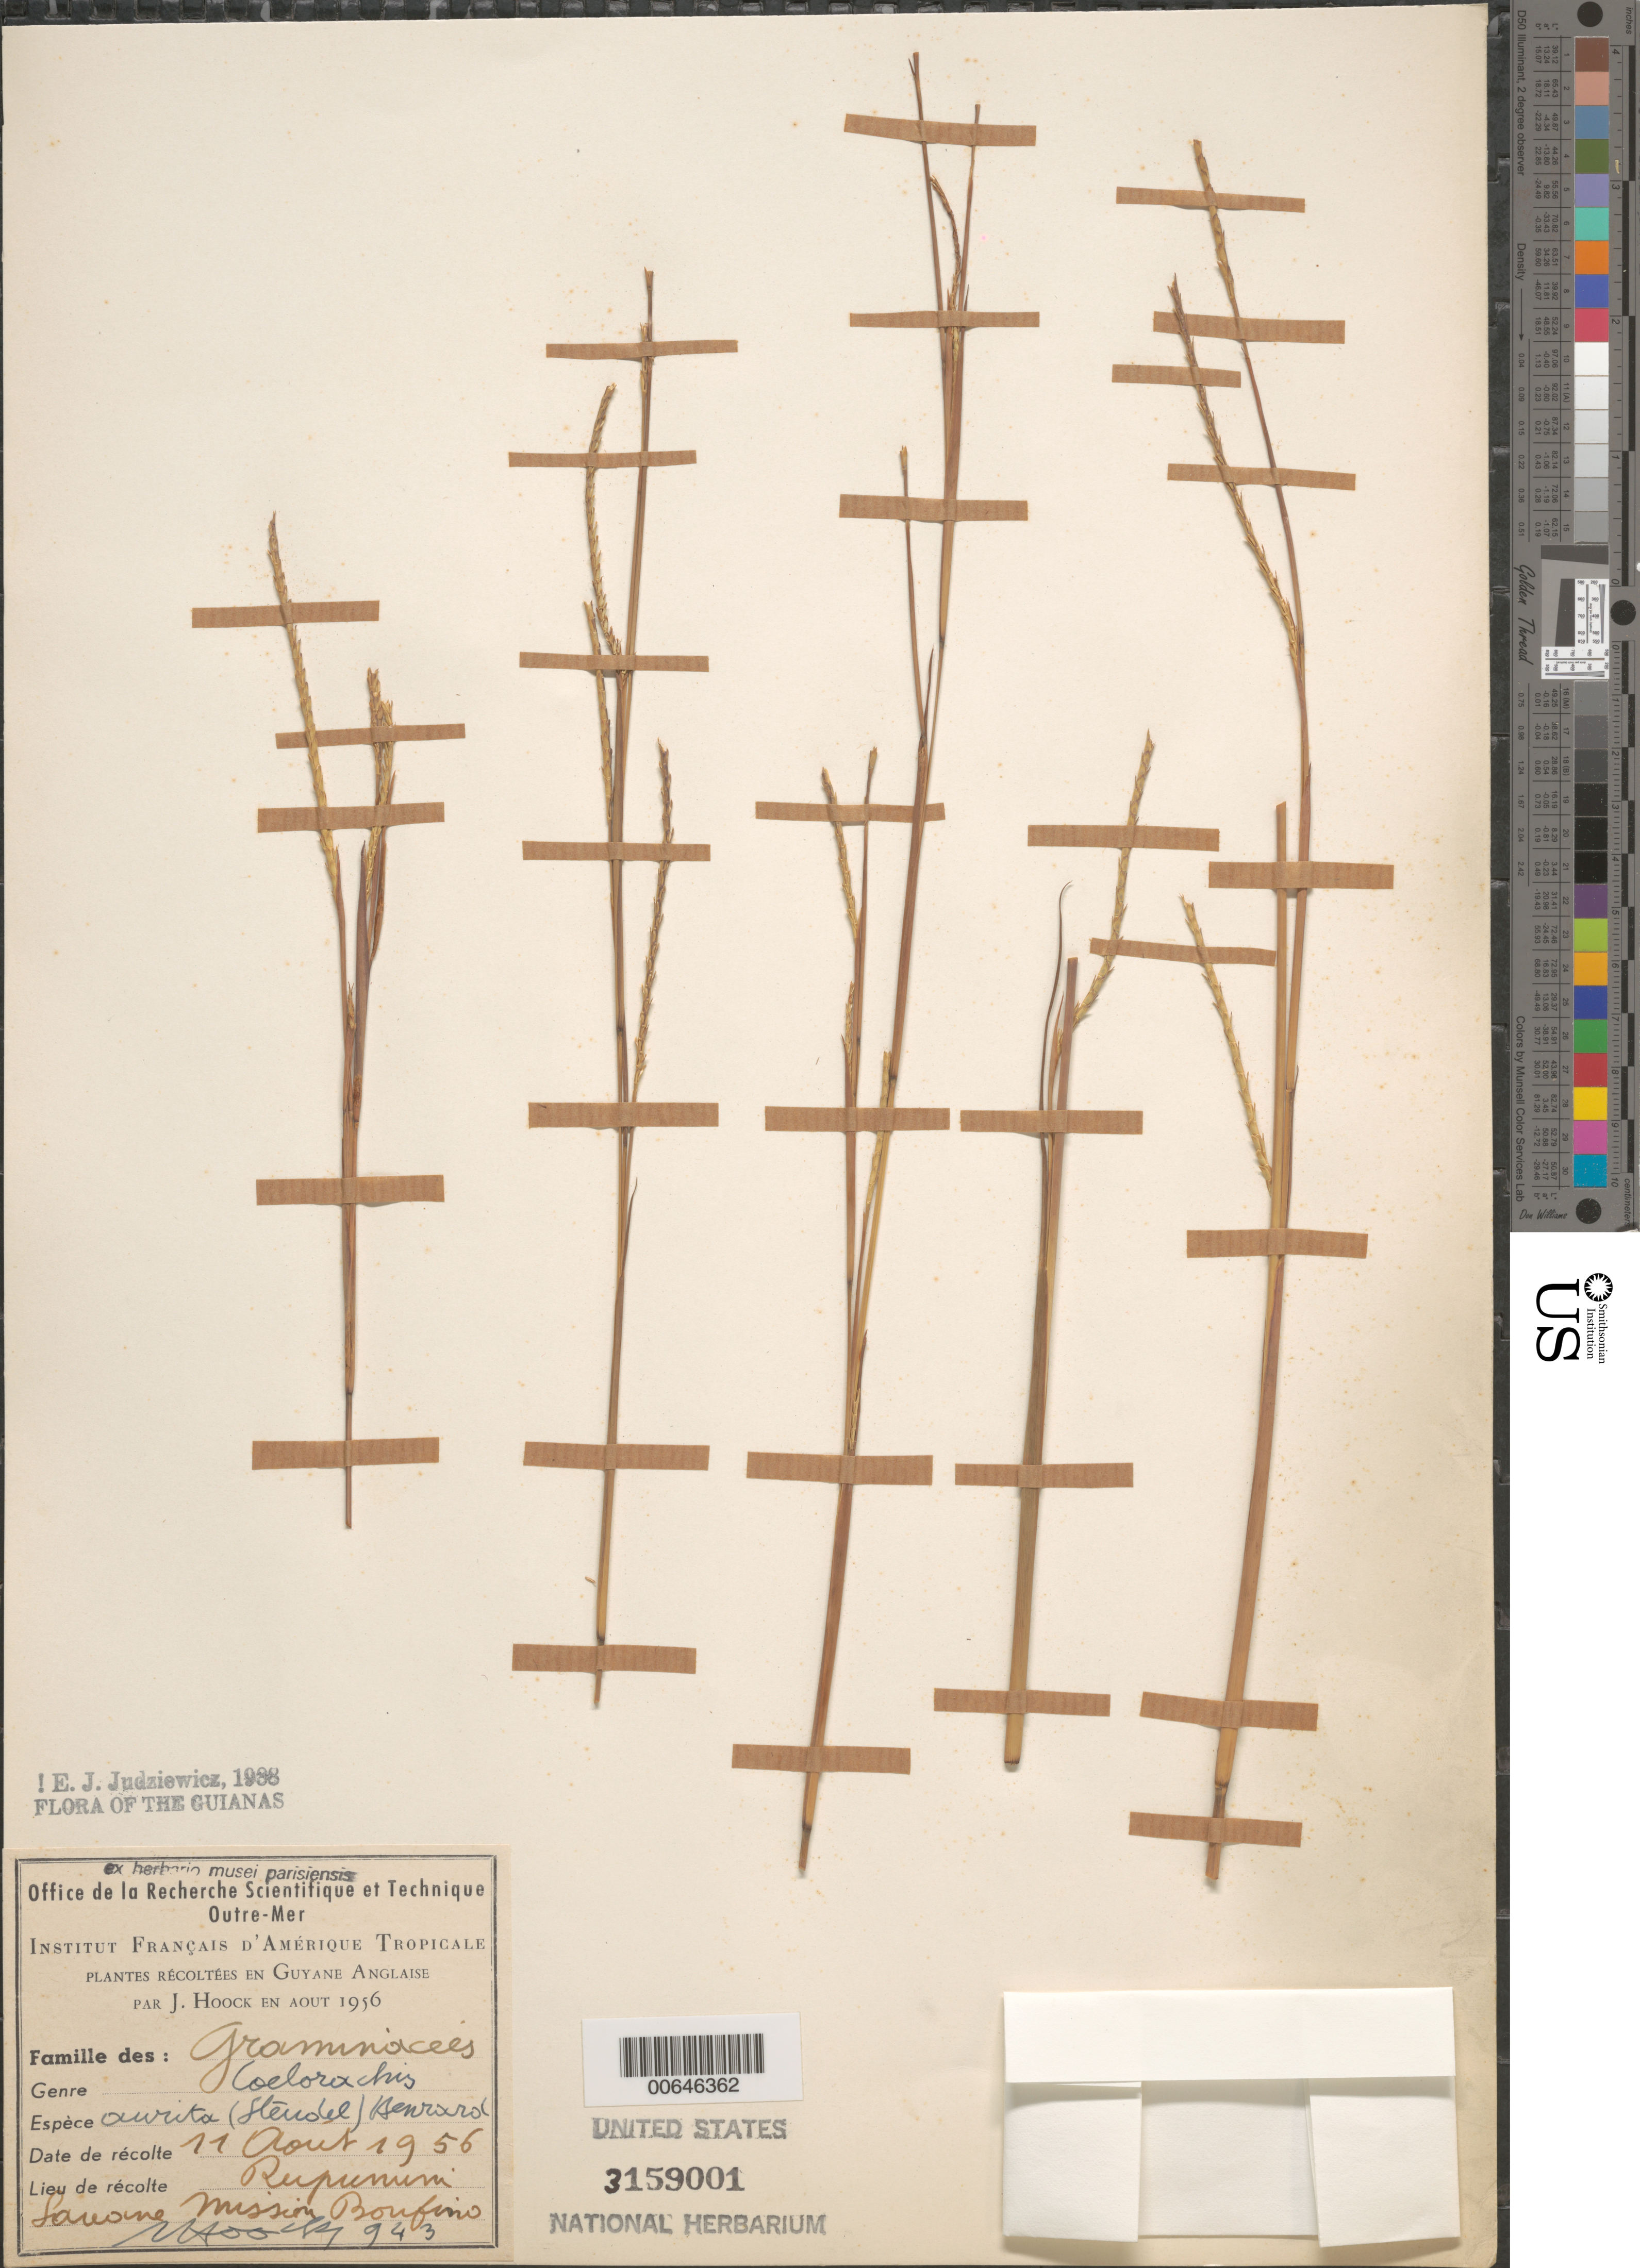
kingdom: Plantae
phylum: Tracheophyta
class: Liliopsida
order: Poales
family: Poaceae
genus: Mnesithea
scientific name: Mnesithea aurita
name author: (Steud.) de Koning & Sosef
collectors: J. Hoock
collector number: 943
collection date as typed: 11-Aug-56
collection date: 1956-08-11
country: Guyana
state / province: U. Takutu-U. Essequibo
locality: Rupununi, Savane Mission Bonfino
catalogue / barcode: US 3159001